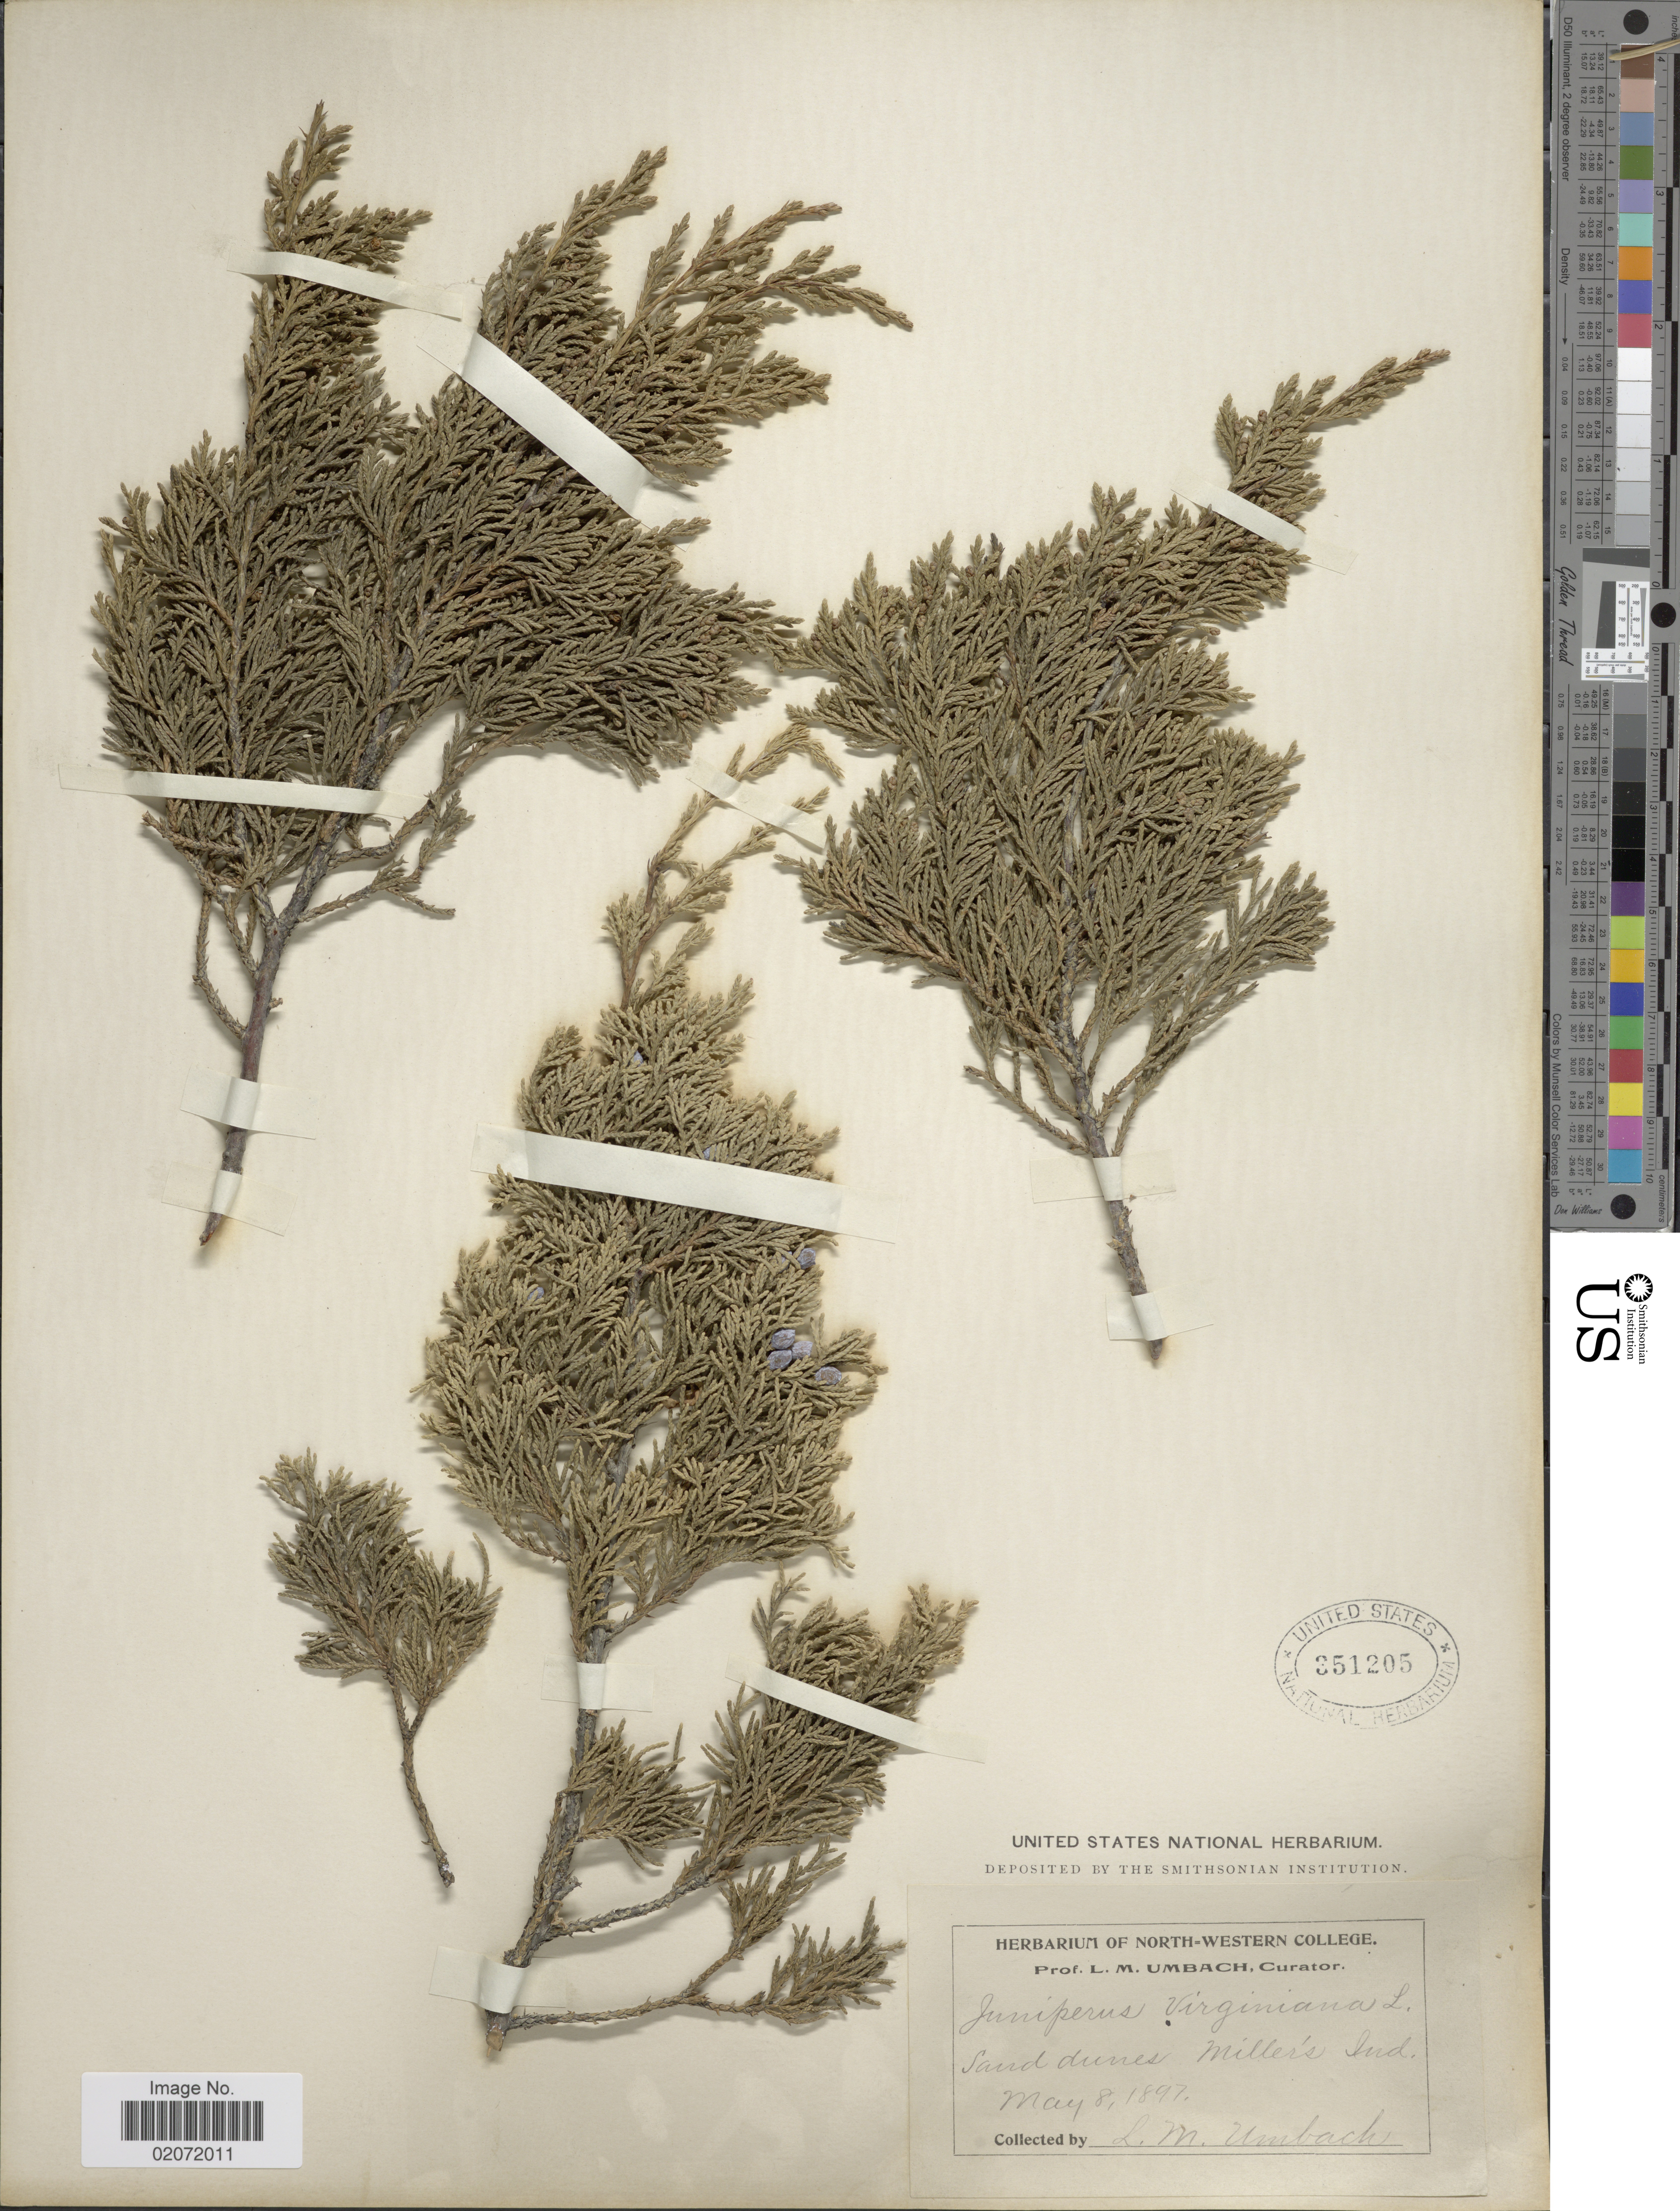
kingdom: Plantae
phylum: Tracheophyta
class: Pinopsida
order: Pinales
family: Cupressaceae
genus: Juniperus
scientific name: Juniperus virginiana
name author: L.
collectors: L. M. Umbach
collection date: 1897-05-08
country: United States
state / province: Indiana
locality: Miller's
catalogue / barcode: US 351205